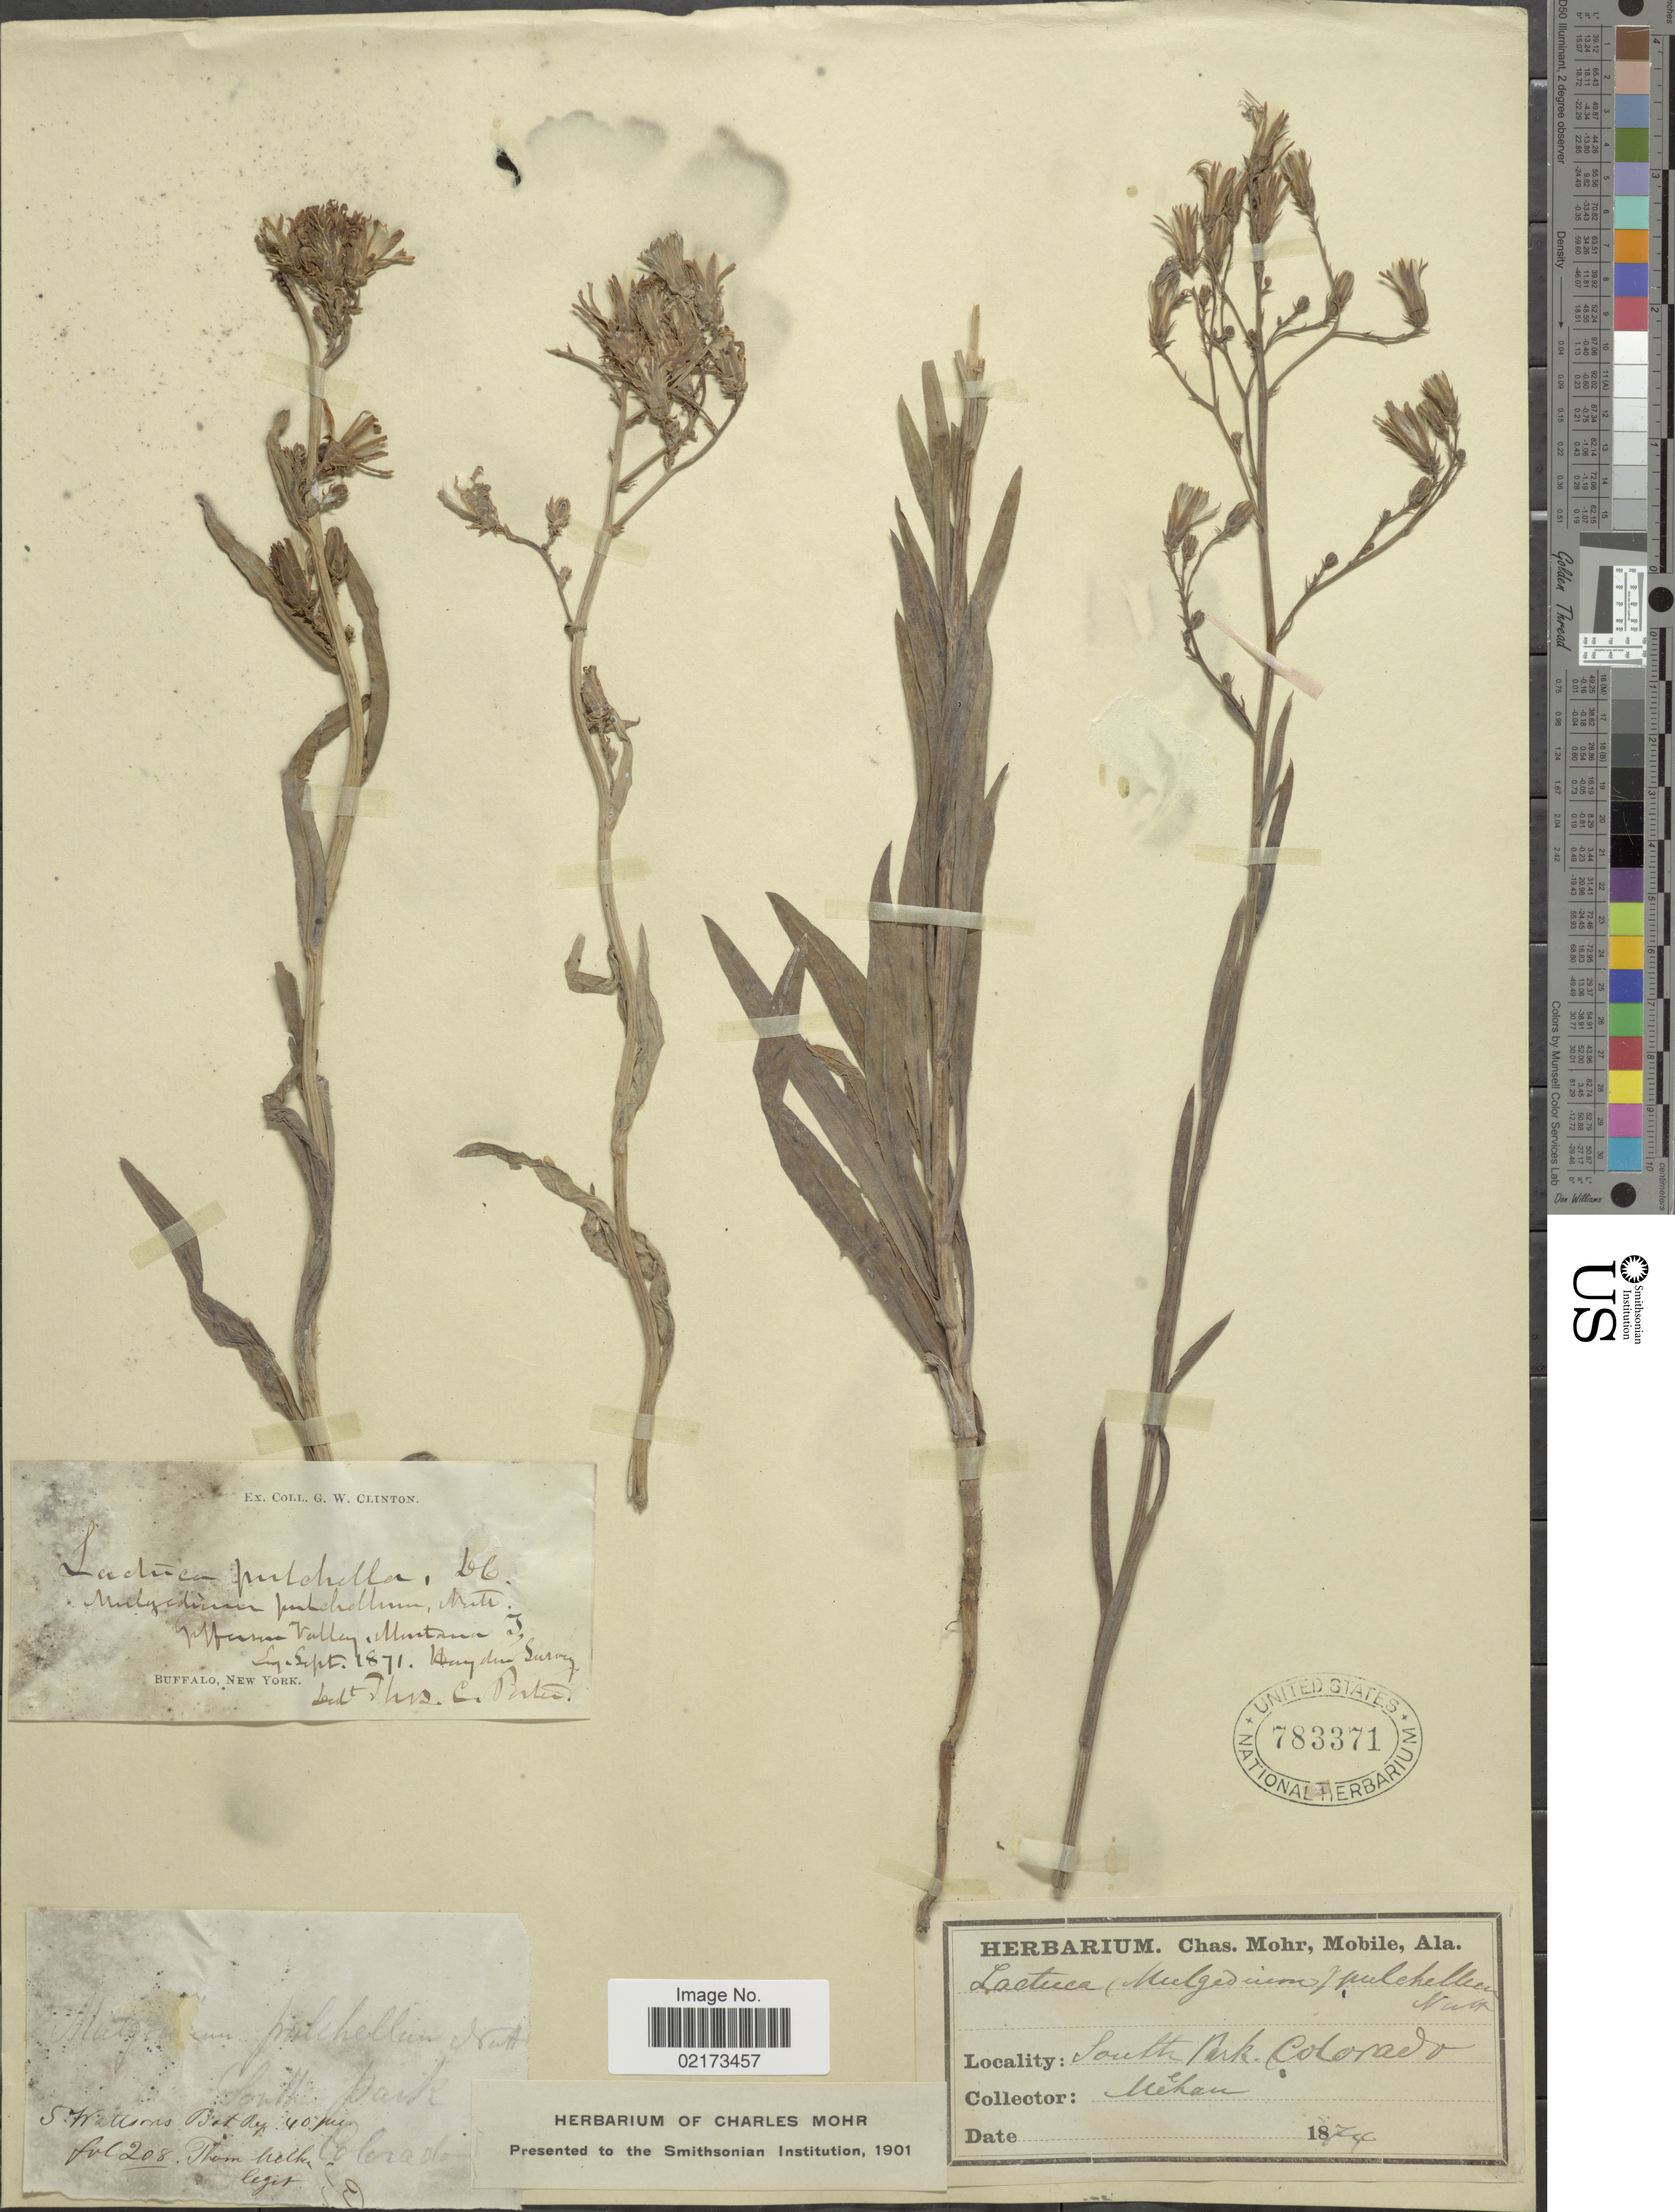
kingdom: Plantae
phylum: Tracheophyta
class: Magnoliopsida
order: Asterales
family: Asteraceae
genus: Lactuca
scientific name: Lactuca tatarica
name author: (L.) C.A. Mey.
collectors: T. Melhem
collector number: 208?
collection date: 1874-07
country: United States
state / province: Colorado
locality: South Park, S. Wattsons Bot. Reg.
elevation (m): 12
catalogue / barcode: US 783371